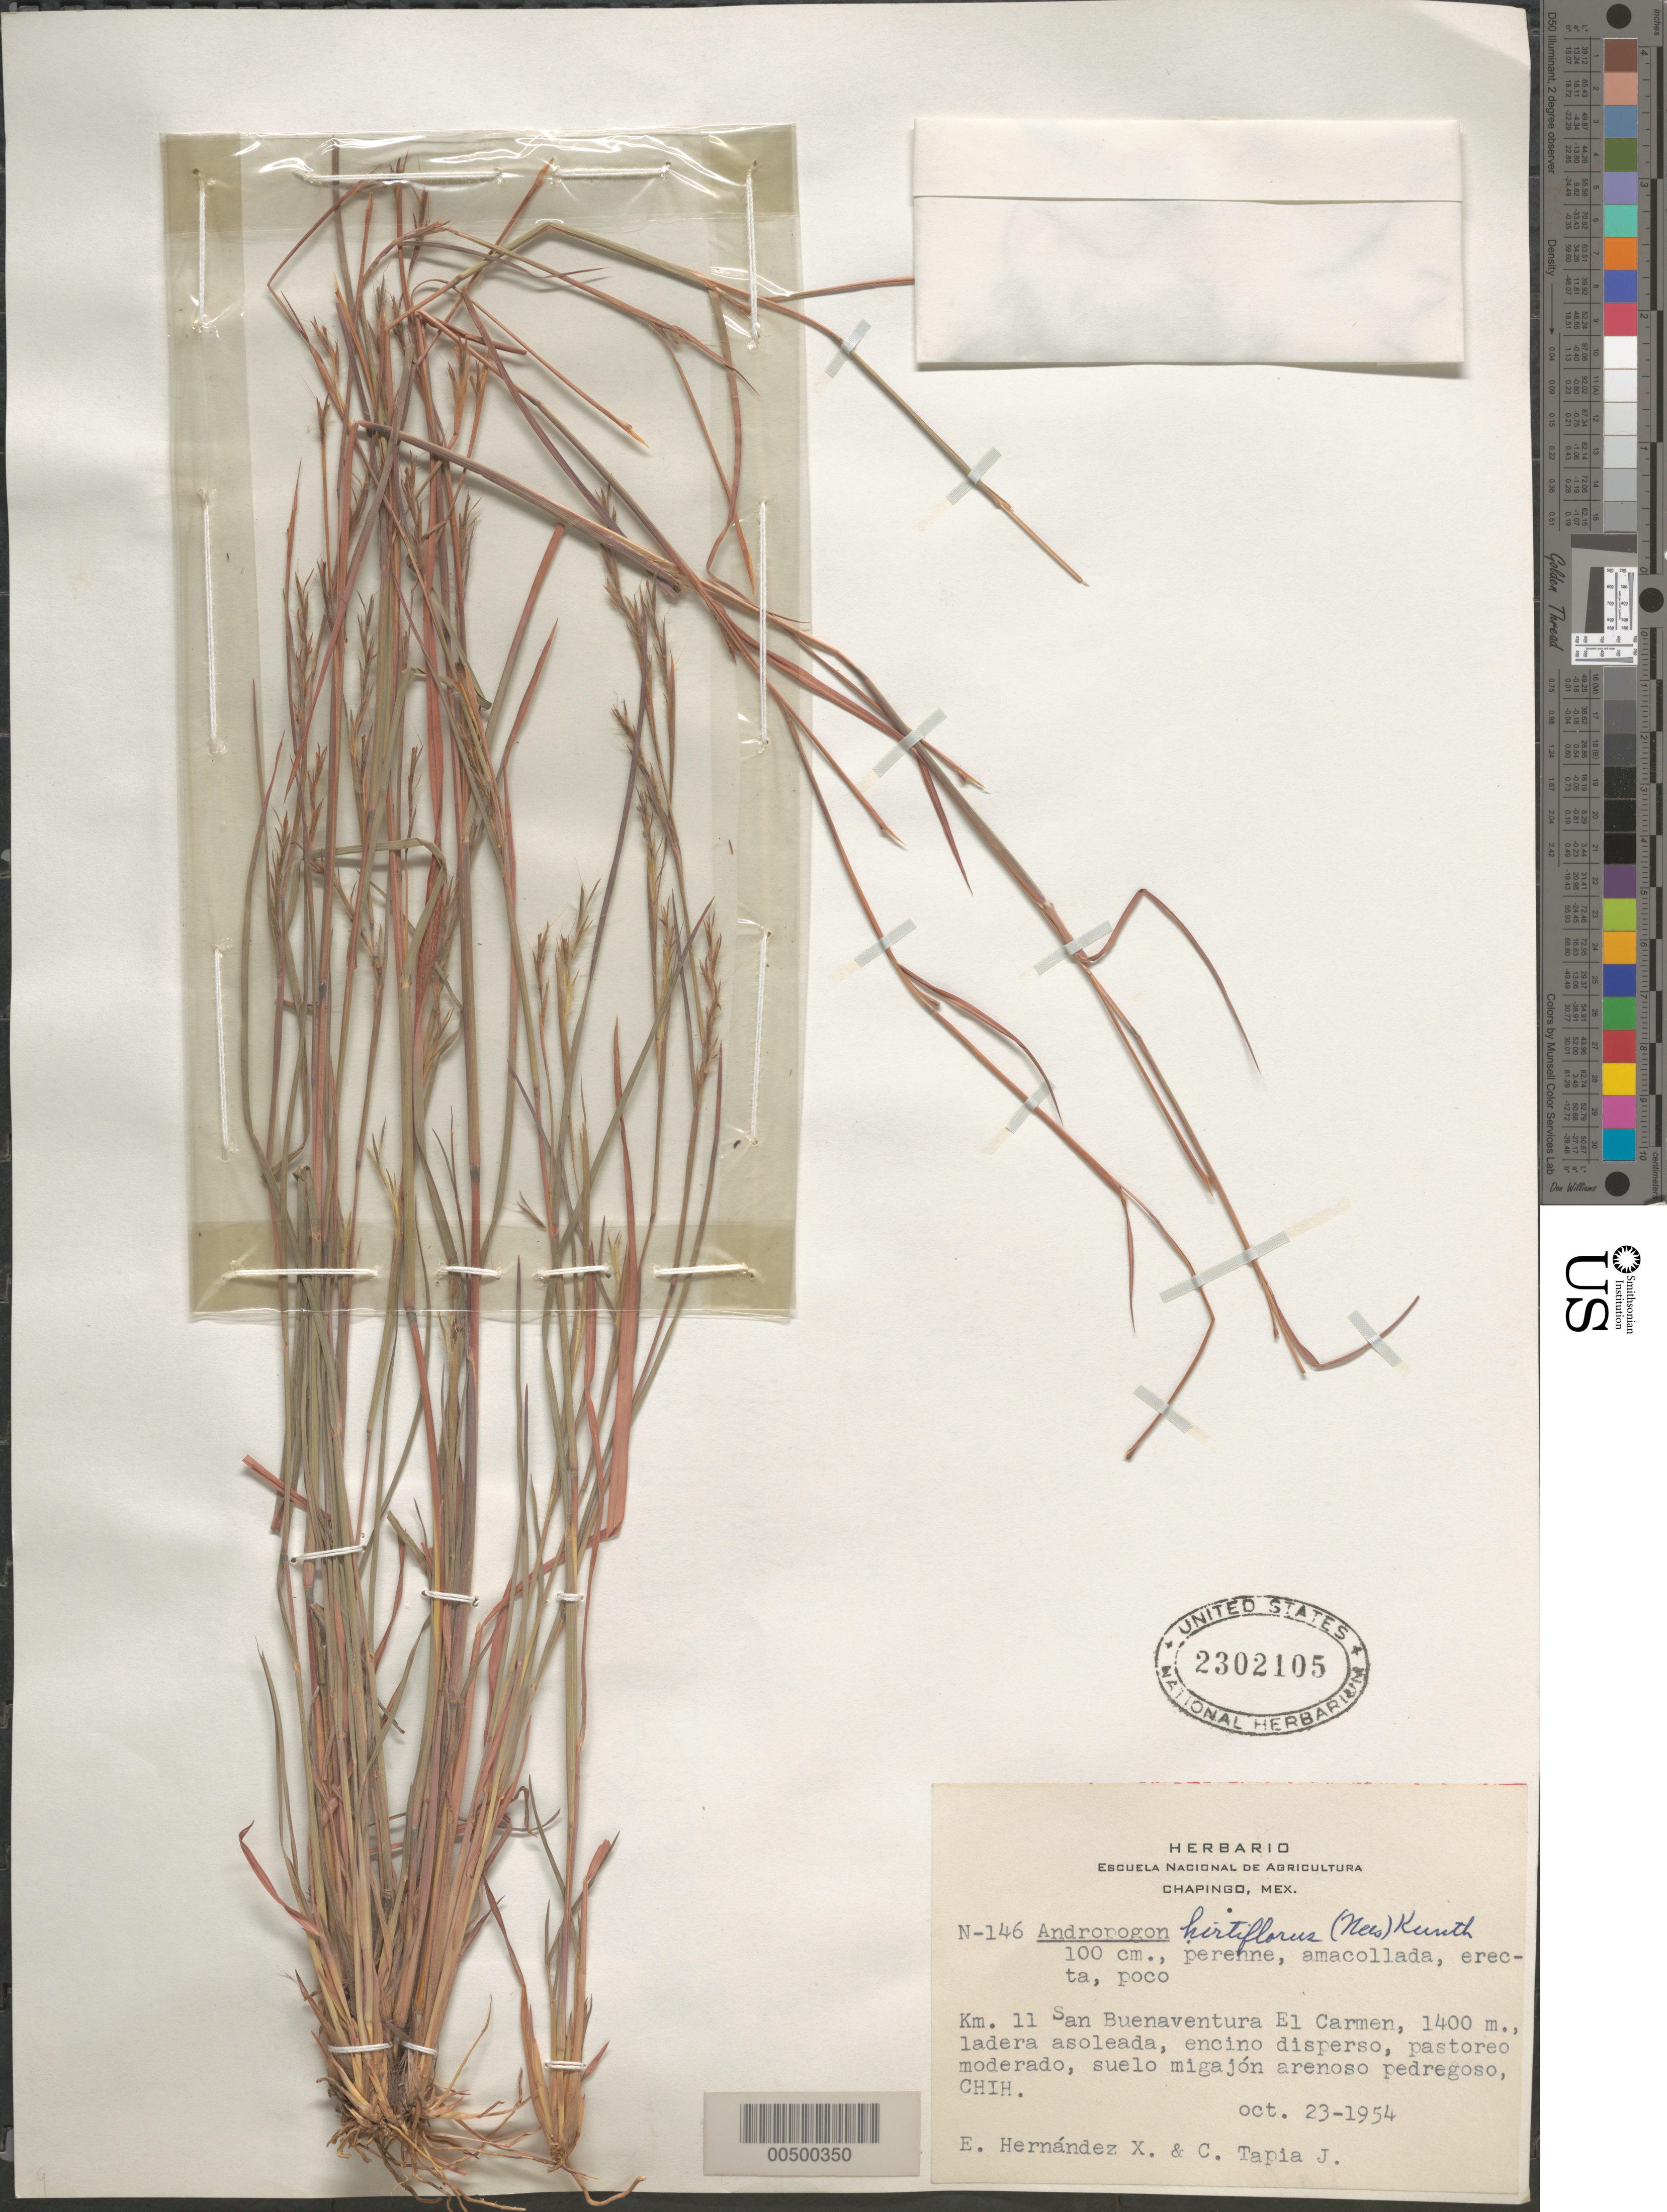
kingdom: Plantae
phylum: Tracheophyta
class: Liliopsida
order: Poales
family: Poaceae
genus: Schizachyrium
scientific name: Schizachyrium sanguineum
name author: (Retz.) Alston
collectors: E. I. Hernández-X. & C. Tapia-J.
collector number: N-146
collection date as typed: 23 Oct 1954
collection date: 1954-10-23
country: Mexico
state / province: Chihuahua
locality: Km 11 San Buenaventura El Carmen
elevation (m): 1400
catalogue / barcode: US 2302105